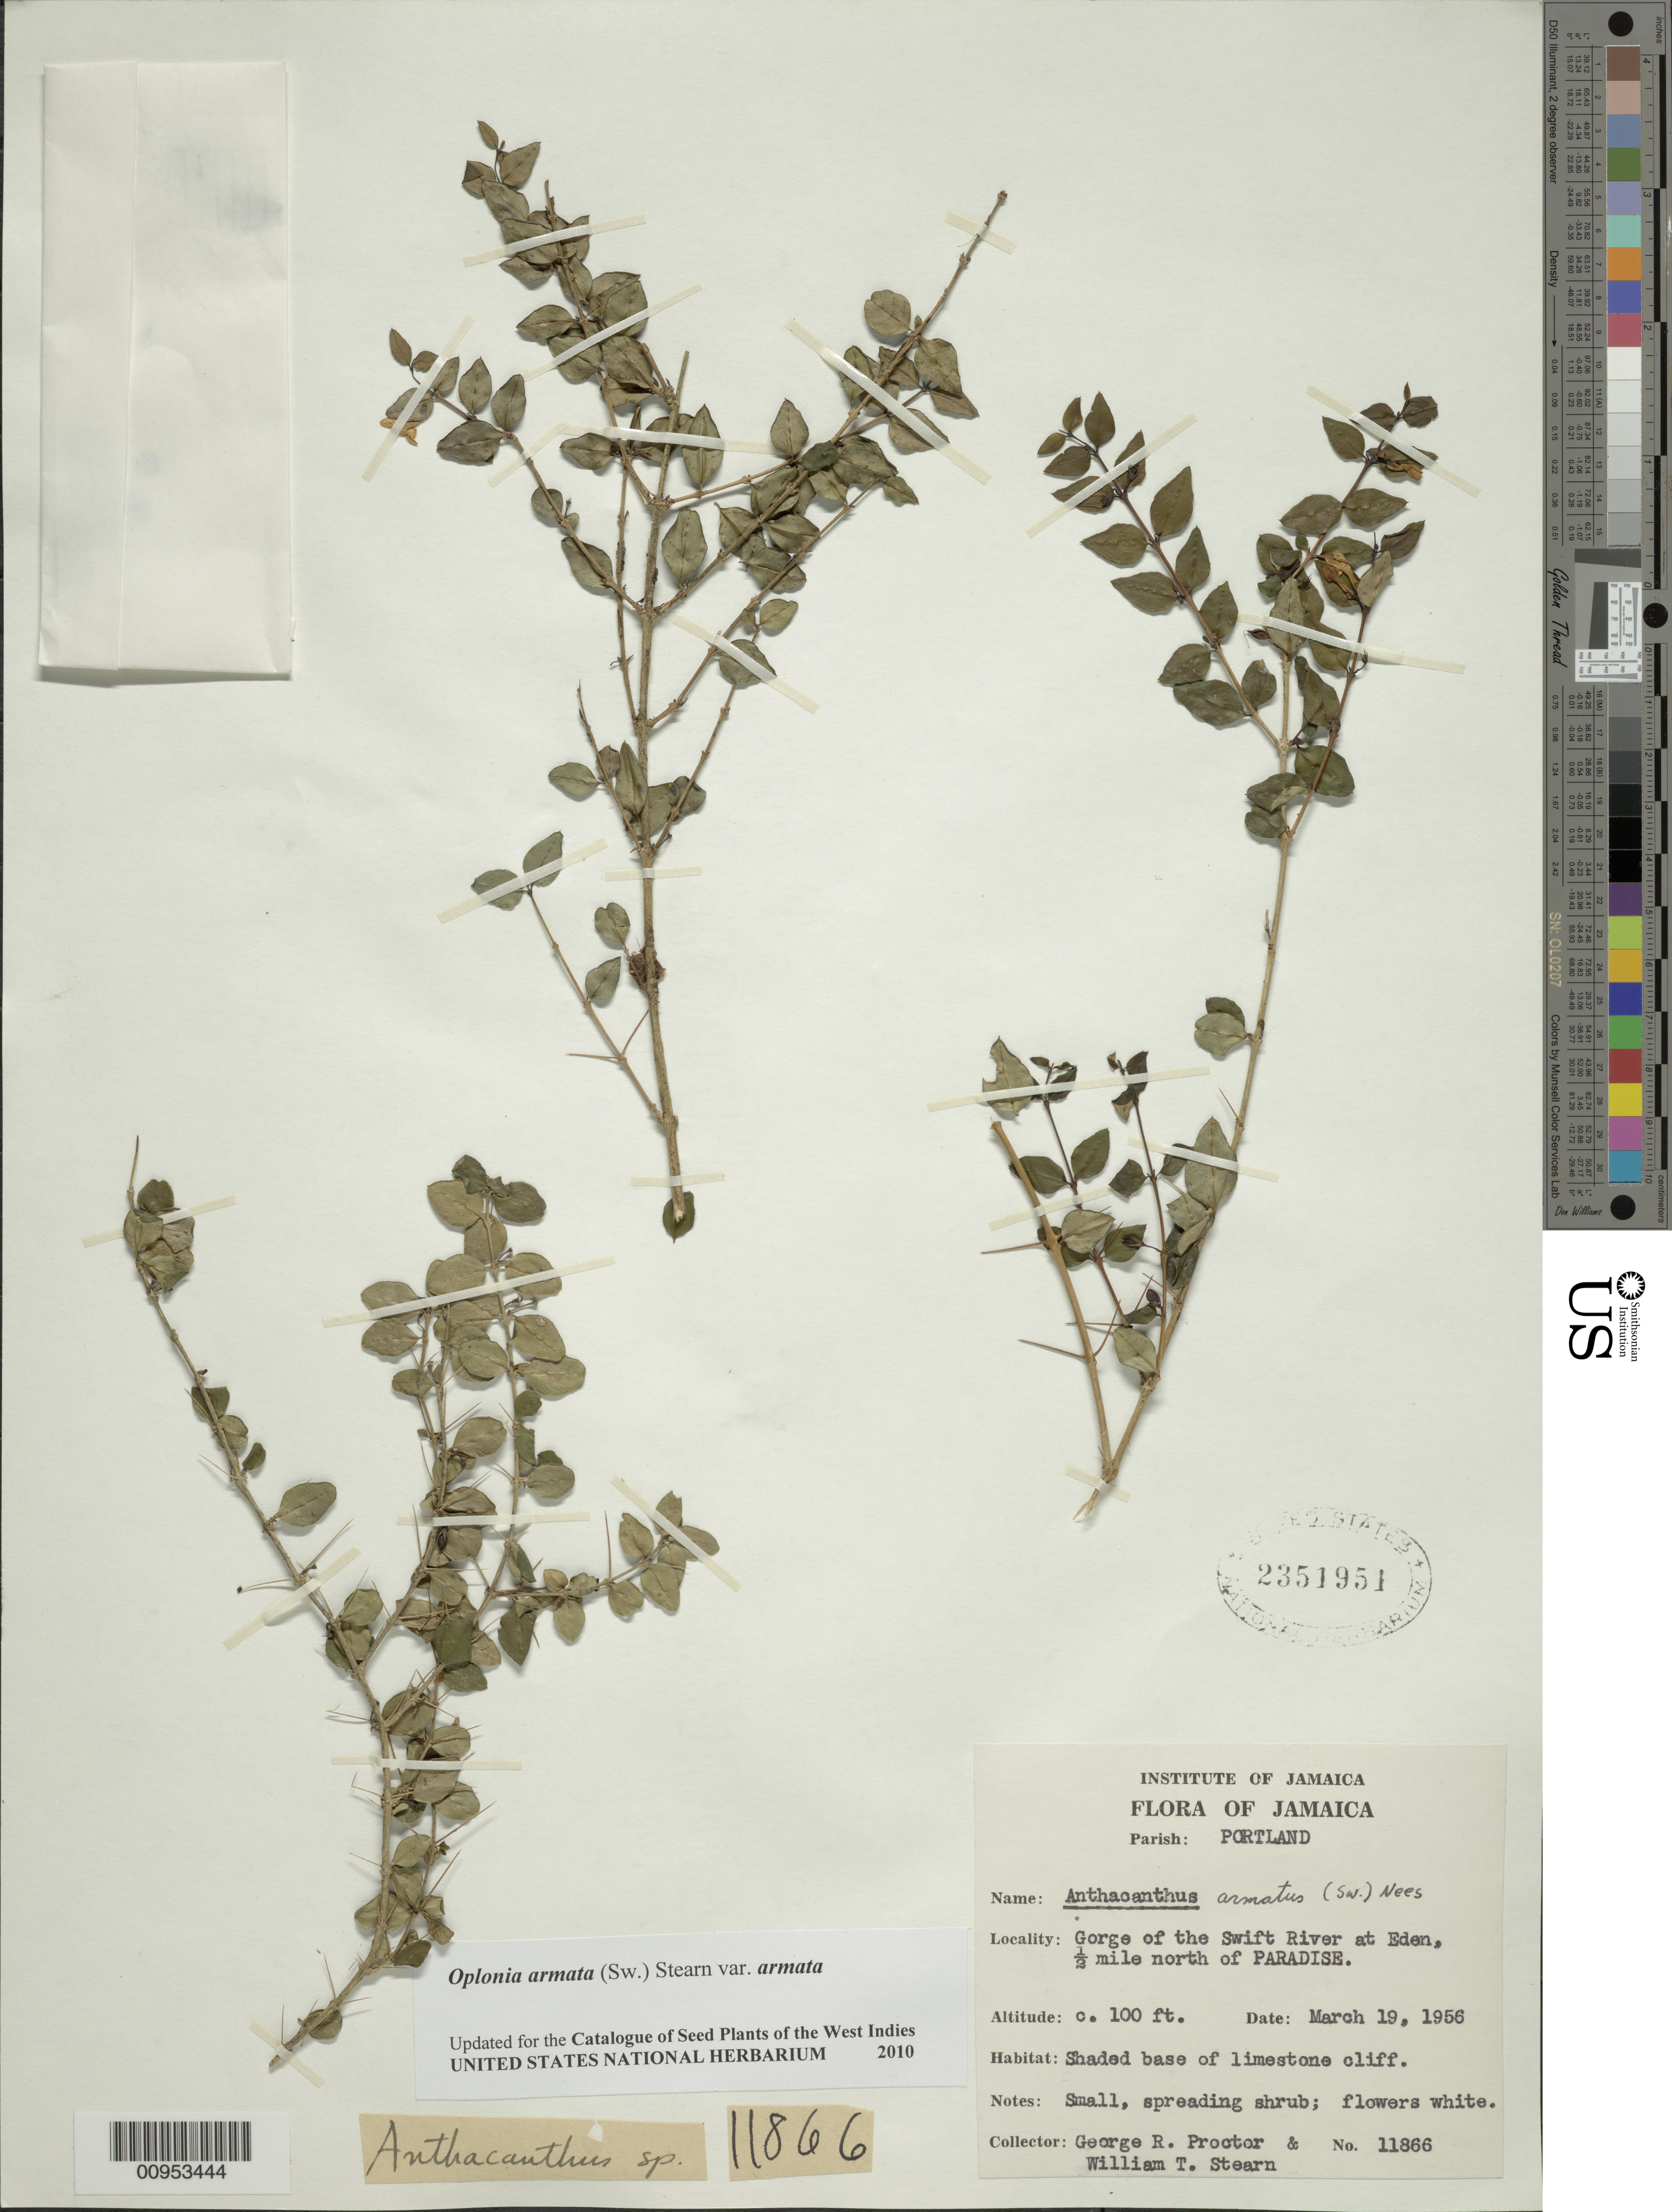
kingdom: Plantae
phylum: Tracheophyta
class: Magnoliopsida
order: Lamiales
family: Acanthaceae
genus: Oplonia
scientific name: Oplonia armata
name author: (Sw.) Stearn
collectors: G. R. Proctor & W. T. Stearn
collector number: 11866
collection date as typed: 19 Mar 1956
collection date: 1956-03-19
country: Jamaica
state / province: Portland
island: Jamaica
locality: Gorge of the Swift River at Eden, 0.5 miles north of Paradise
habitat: Shaded base of limestone cliff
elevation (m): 30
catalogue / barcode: US 2351951